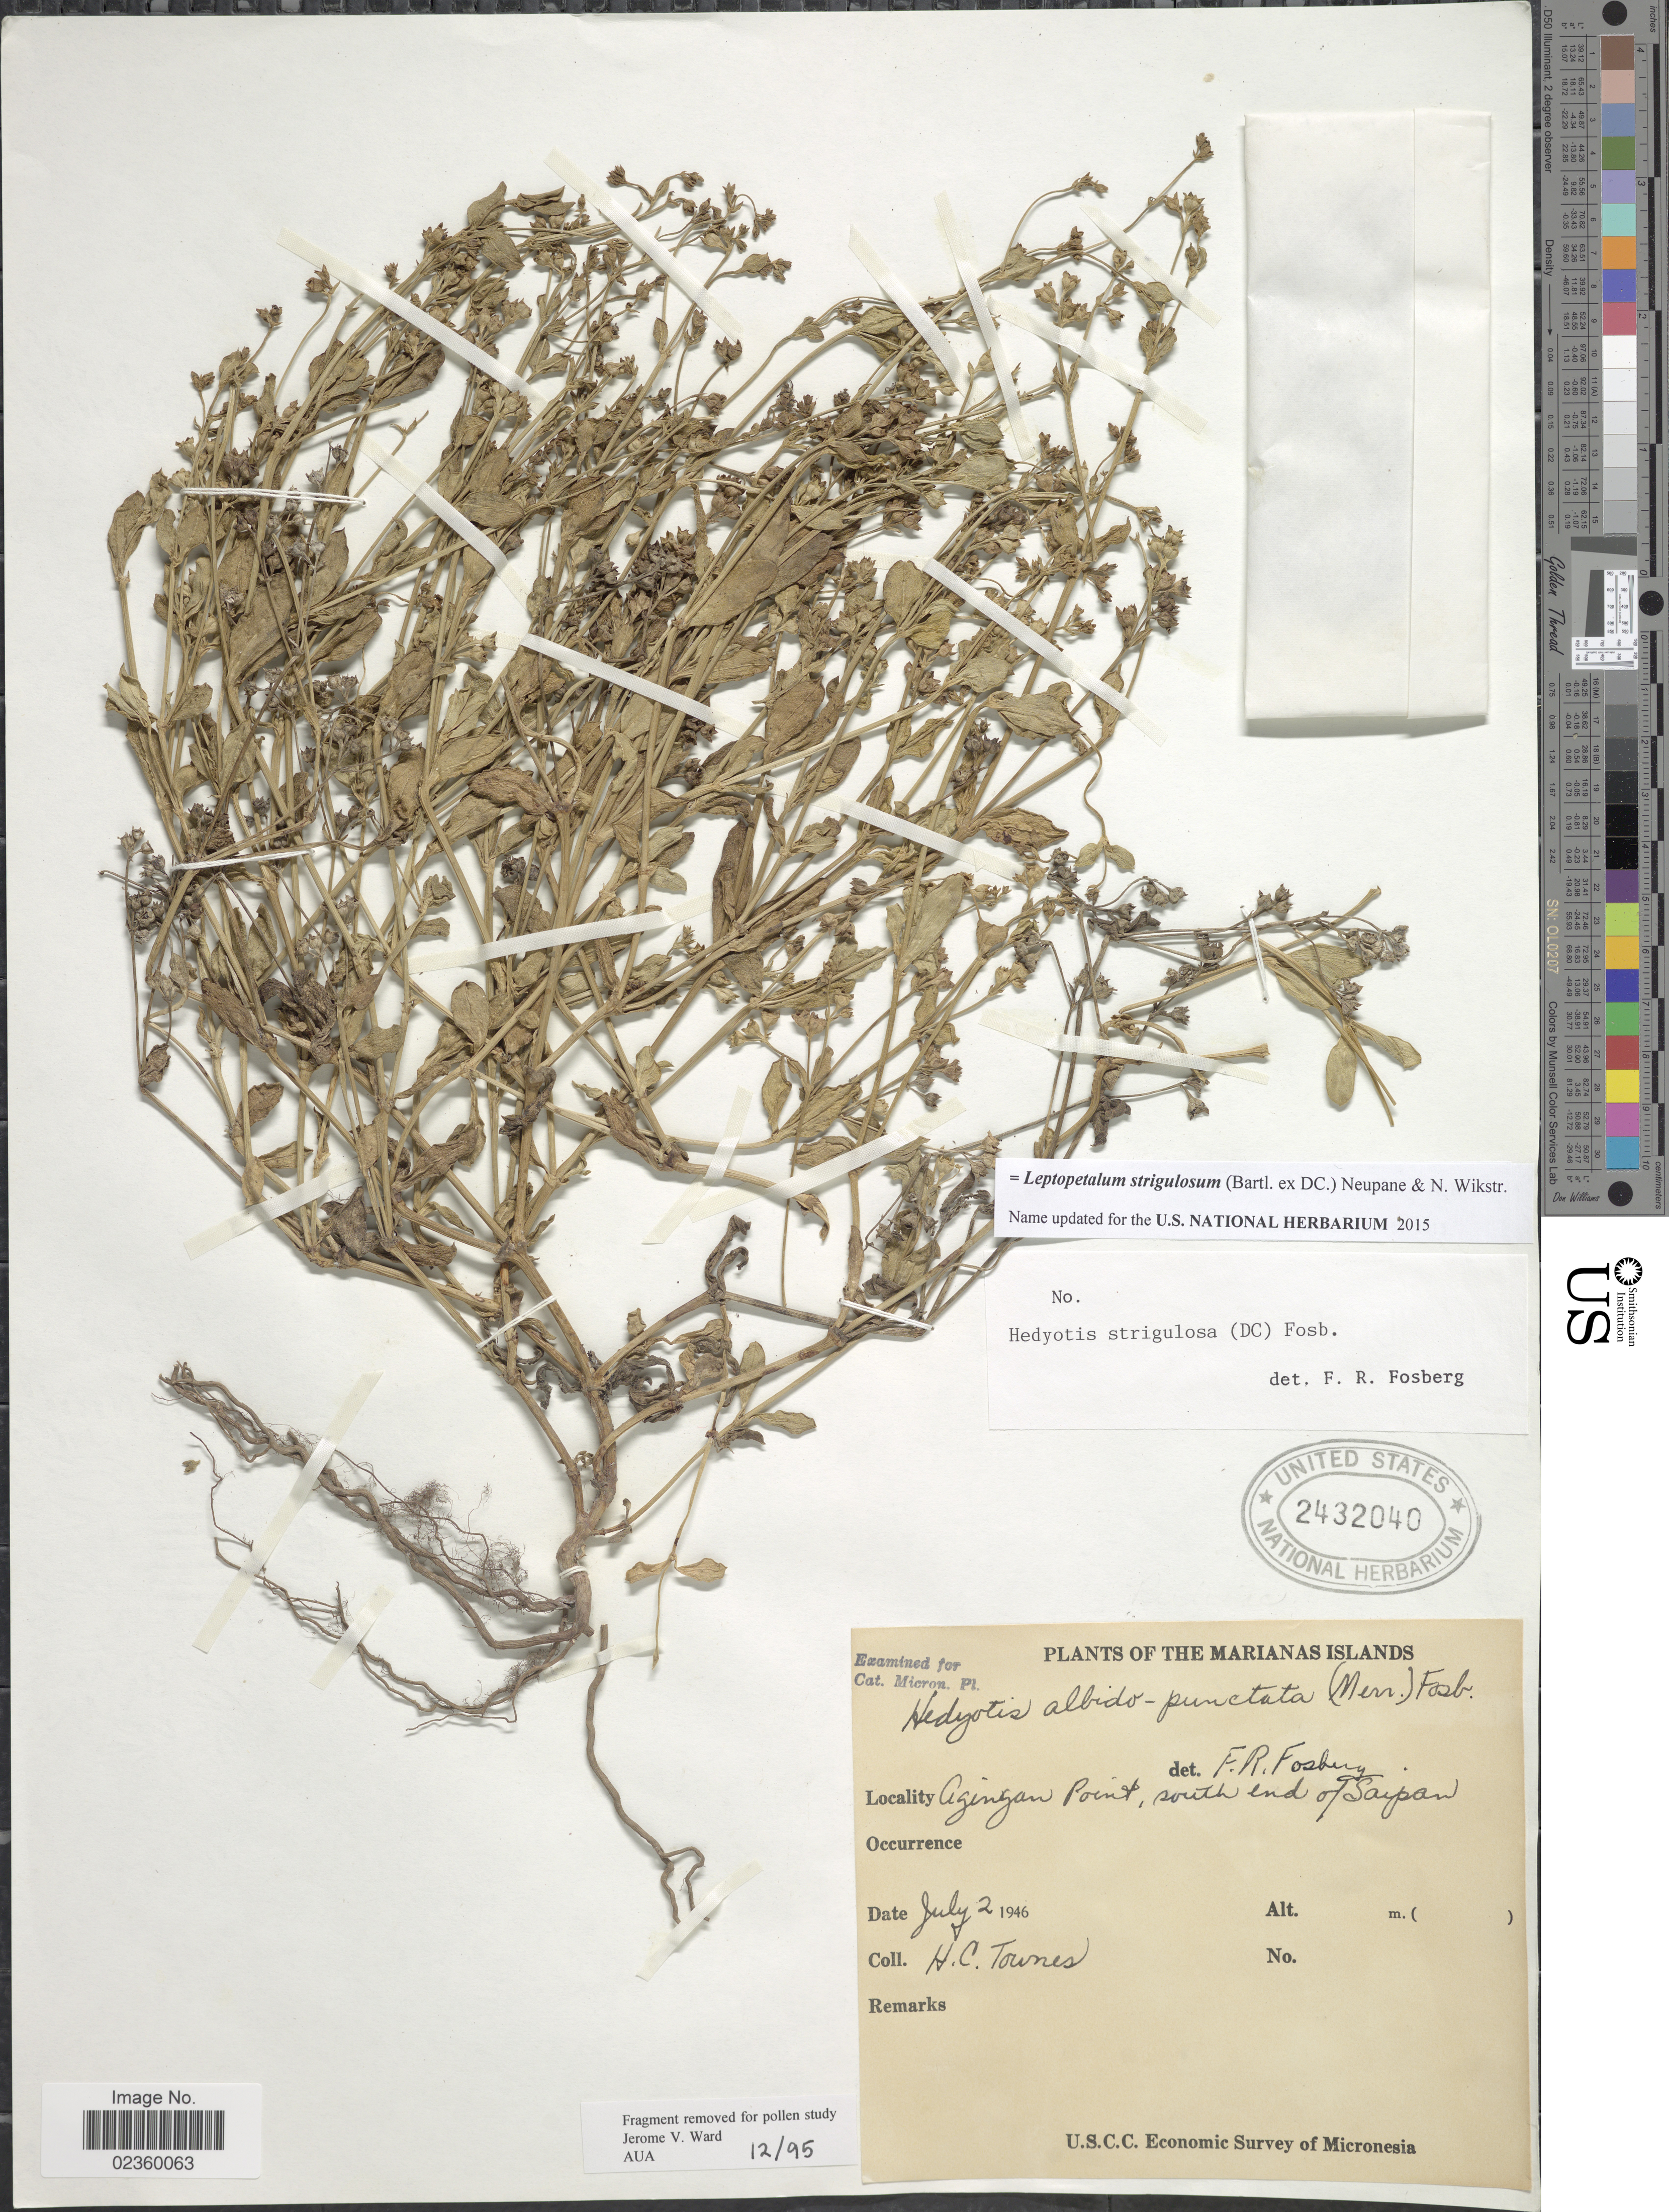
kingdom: Plantae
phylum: Tracheophyta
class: Magnoliopsida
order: Gentianales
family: Rubiaceae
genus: Leptopetalum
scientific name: Leptopetalum strigulosum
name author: (Bartl. ex DC.) Neupane & N. Wikstr.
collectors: H. Townes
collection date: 1946-07-02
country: Northern Mariana Islands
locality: The Marianas Islands. Agingan Point, south end of Saipan.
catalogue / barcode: US 2432040